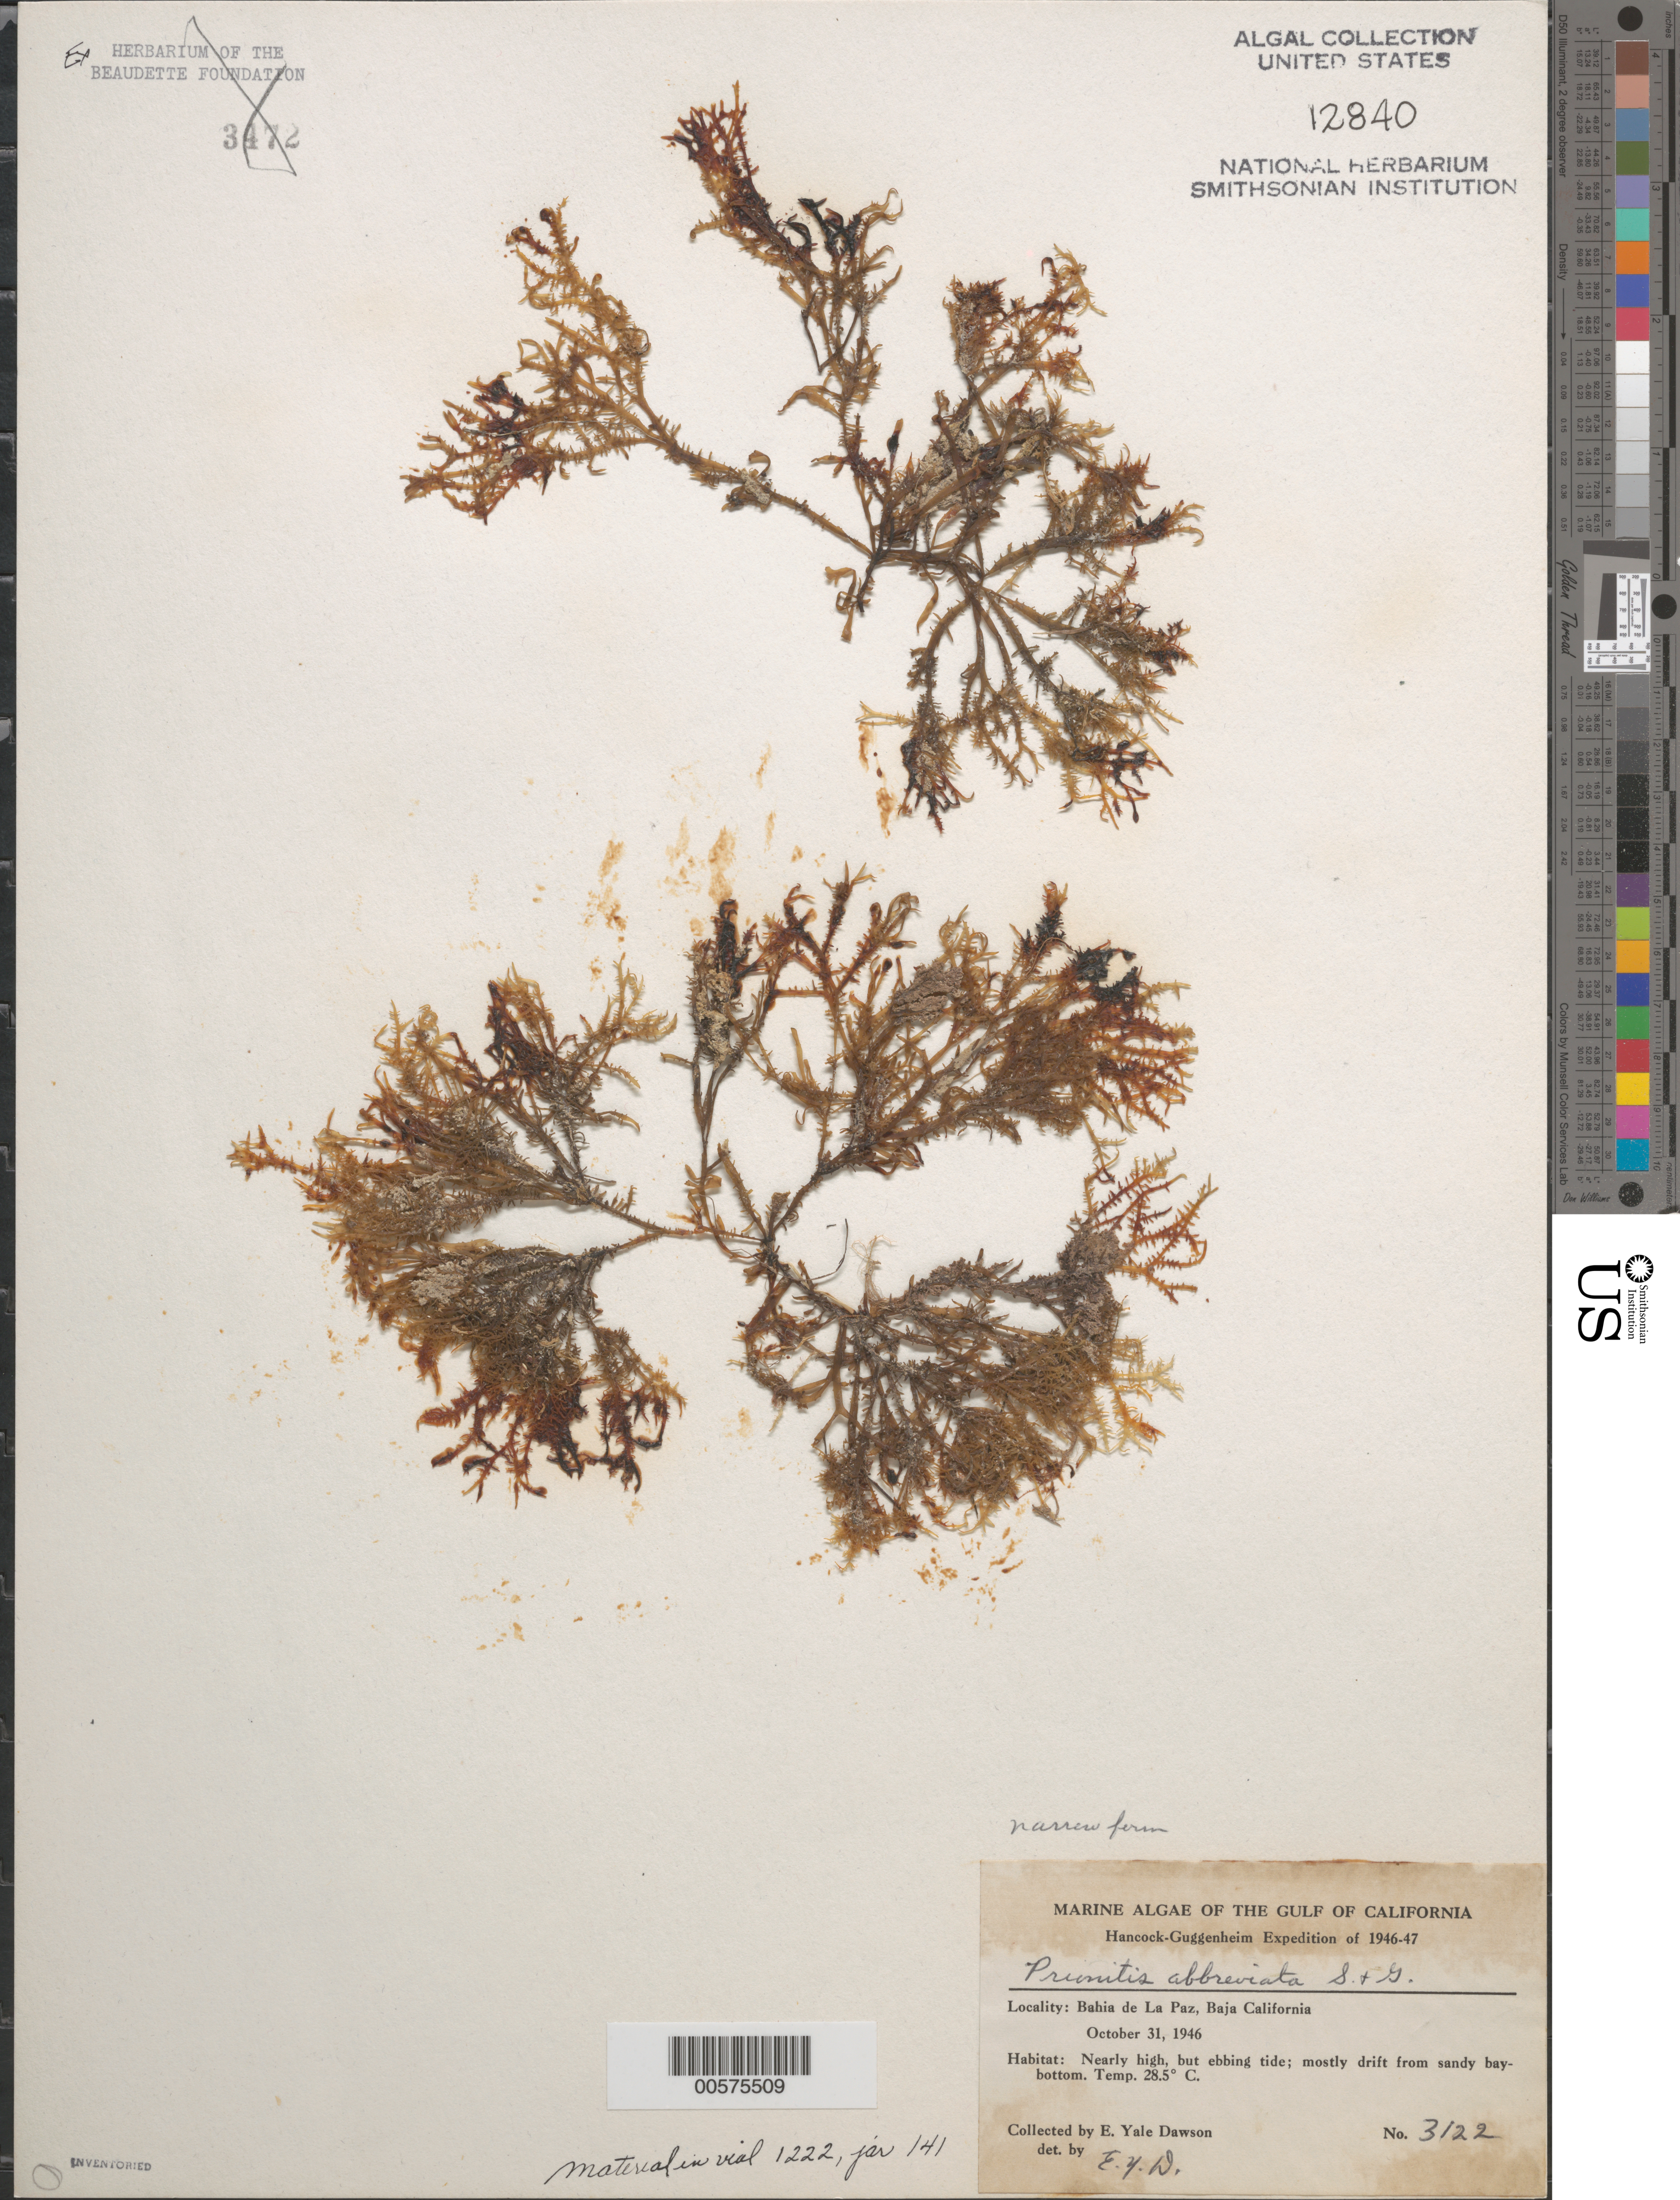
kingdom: Plantae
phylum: Rhodophyta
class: Florideophyceae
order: Cryptonemiales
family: Cryptonemiaceae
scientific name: Prionitis abbreviata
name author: Setchell & N.L. Gardner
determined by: Dawson, E. Y.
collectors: E. Y. Dawson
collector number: EYD 3122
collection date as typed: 31 Oct 1946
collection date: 1946-10-31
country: Mexico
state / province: Baja California Sur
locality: Bahia de La Paz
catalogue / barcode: US 12840